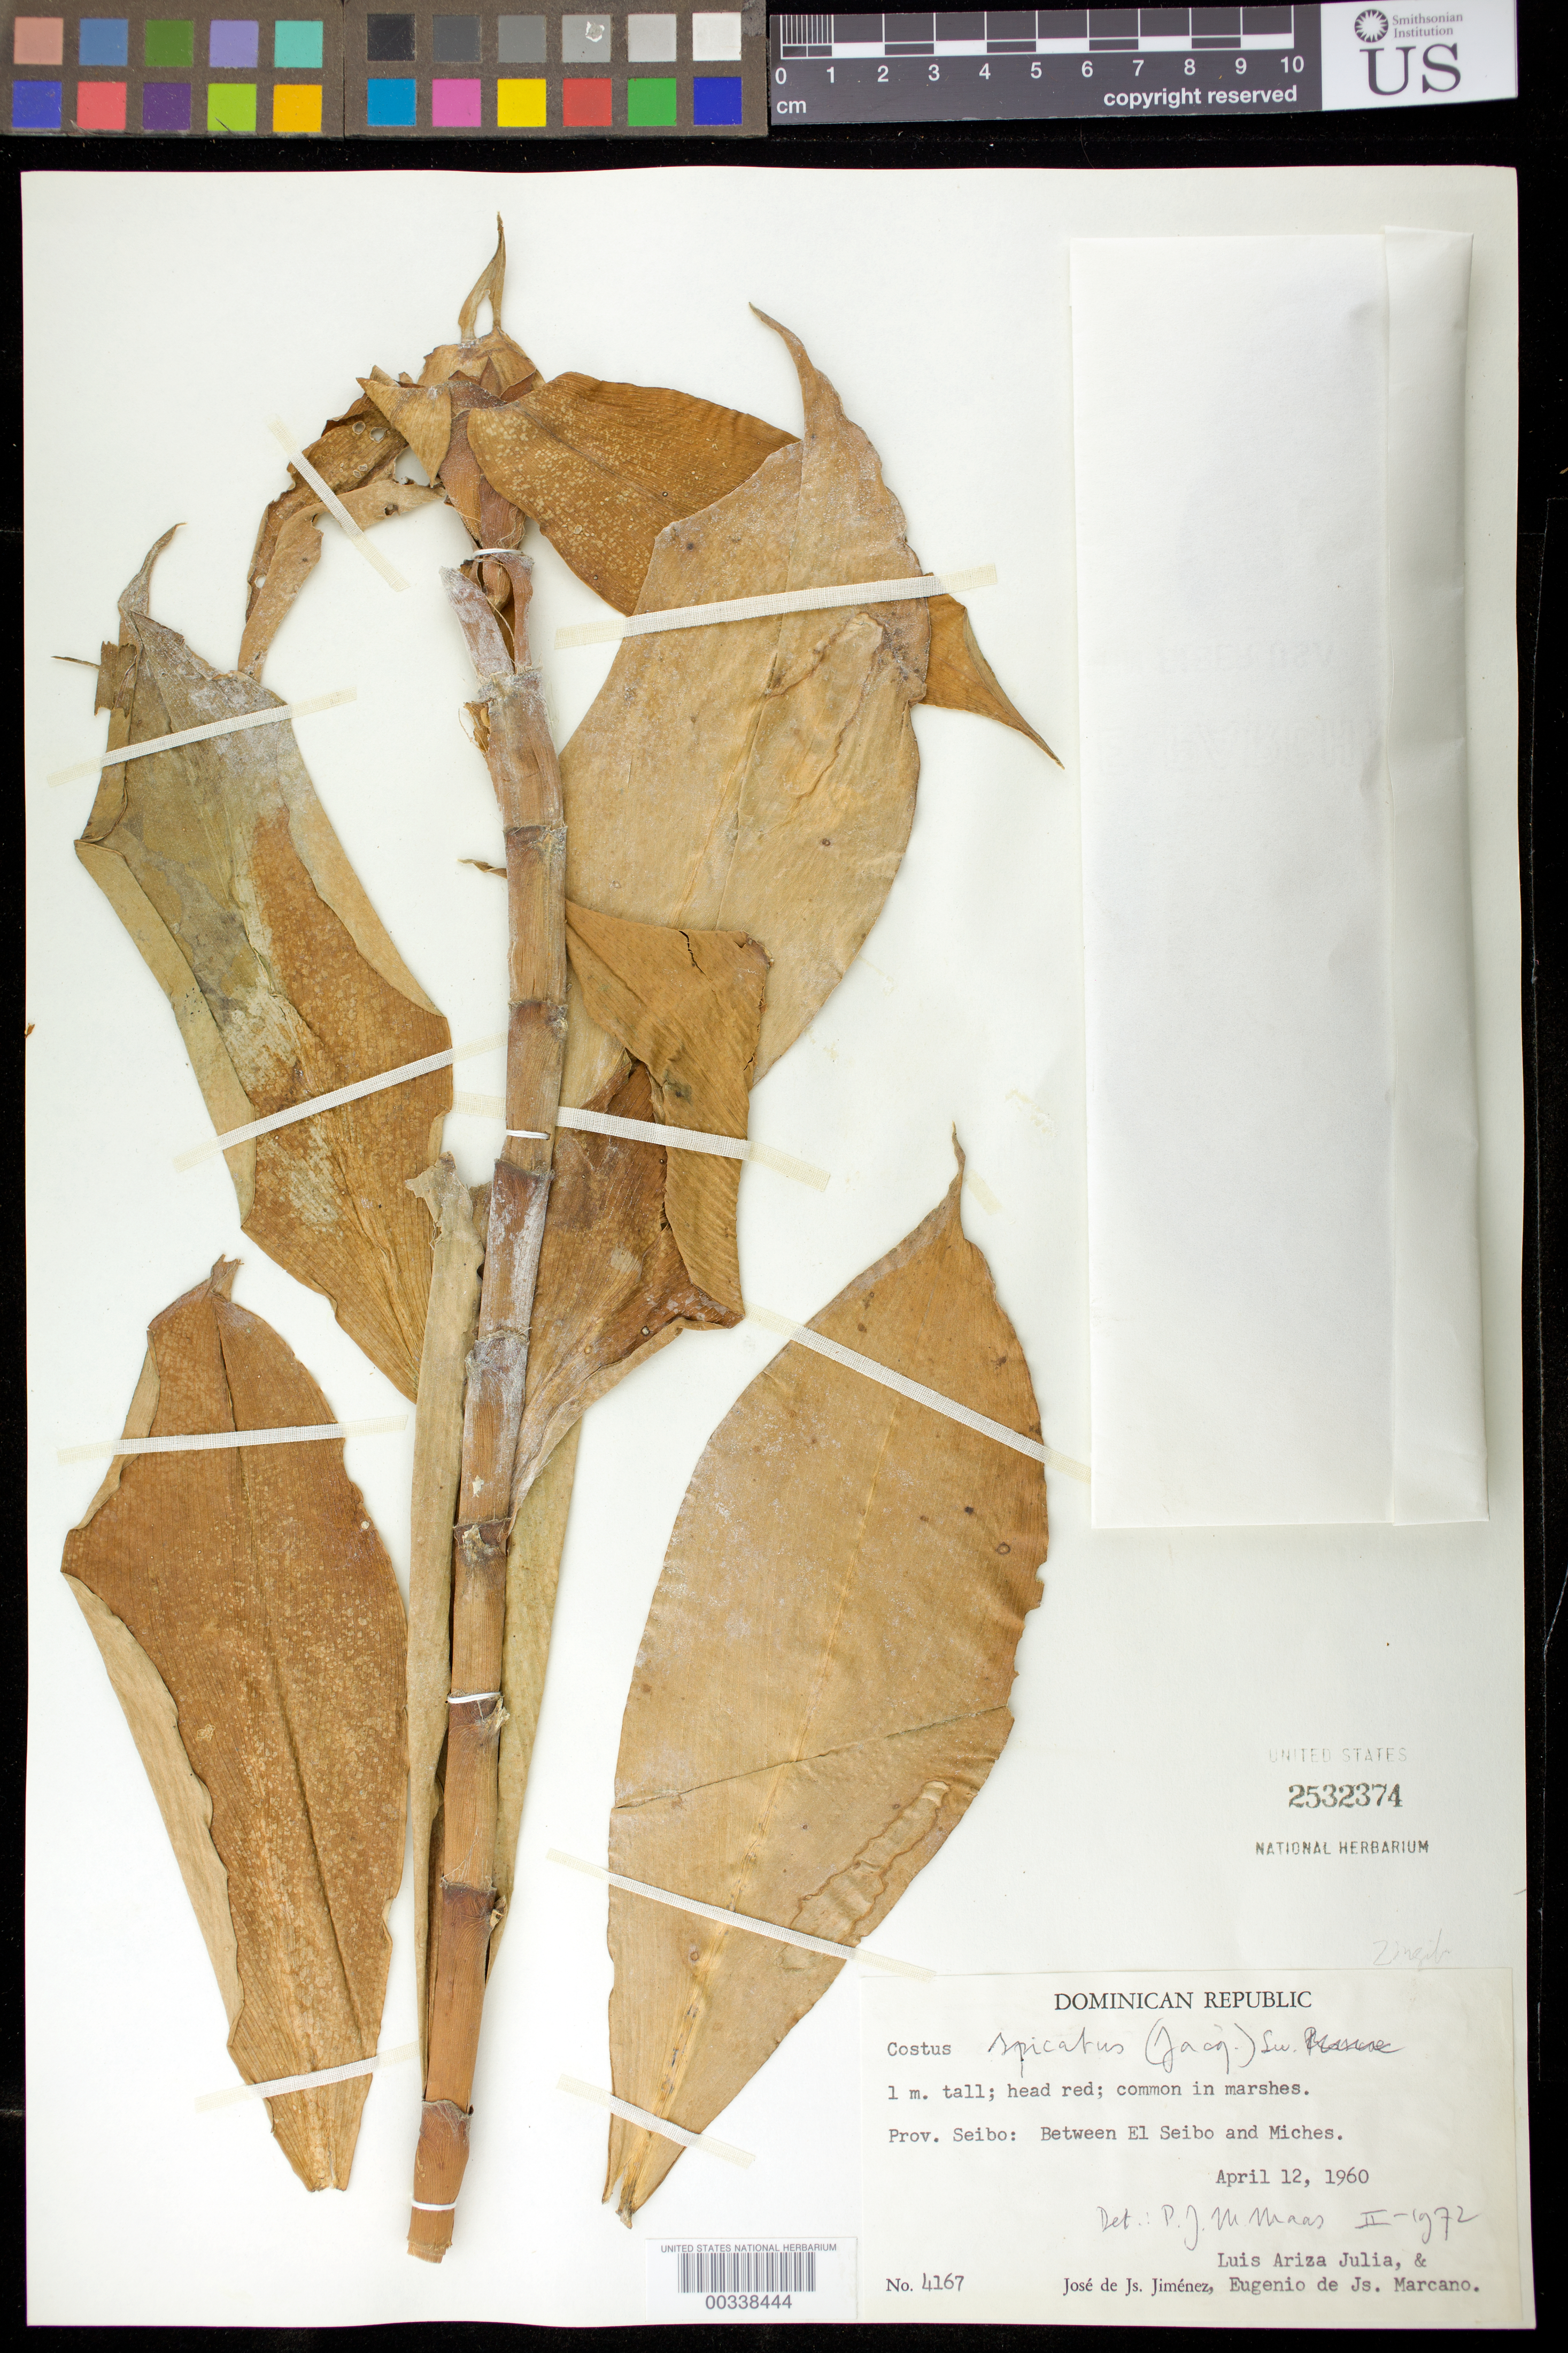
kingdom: Plantae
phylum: Tracheophyta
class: Liliopsida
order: Zingiberales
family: Costaceae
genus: Costus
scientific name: Costus spicatus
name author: (Jacq.) Sw.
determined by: Maas, Paul J. M.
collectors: J. J. Jiménez Almonte, L. Julia & E. J. Marcano F.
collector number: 4167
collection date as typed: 12 Apr 1960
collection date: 1960-04-12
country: Dominican Republic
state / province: El Seíbo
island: Hispaniola Island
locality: Prov. seibo: between el seibo and miches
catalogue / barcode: US 2532374